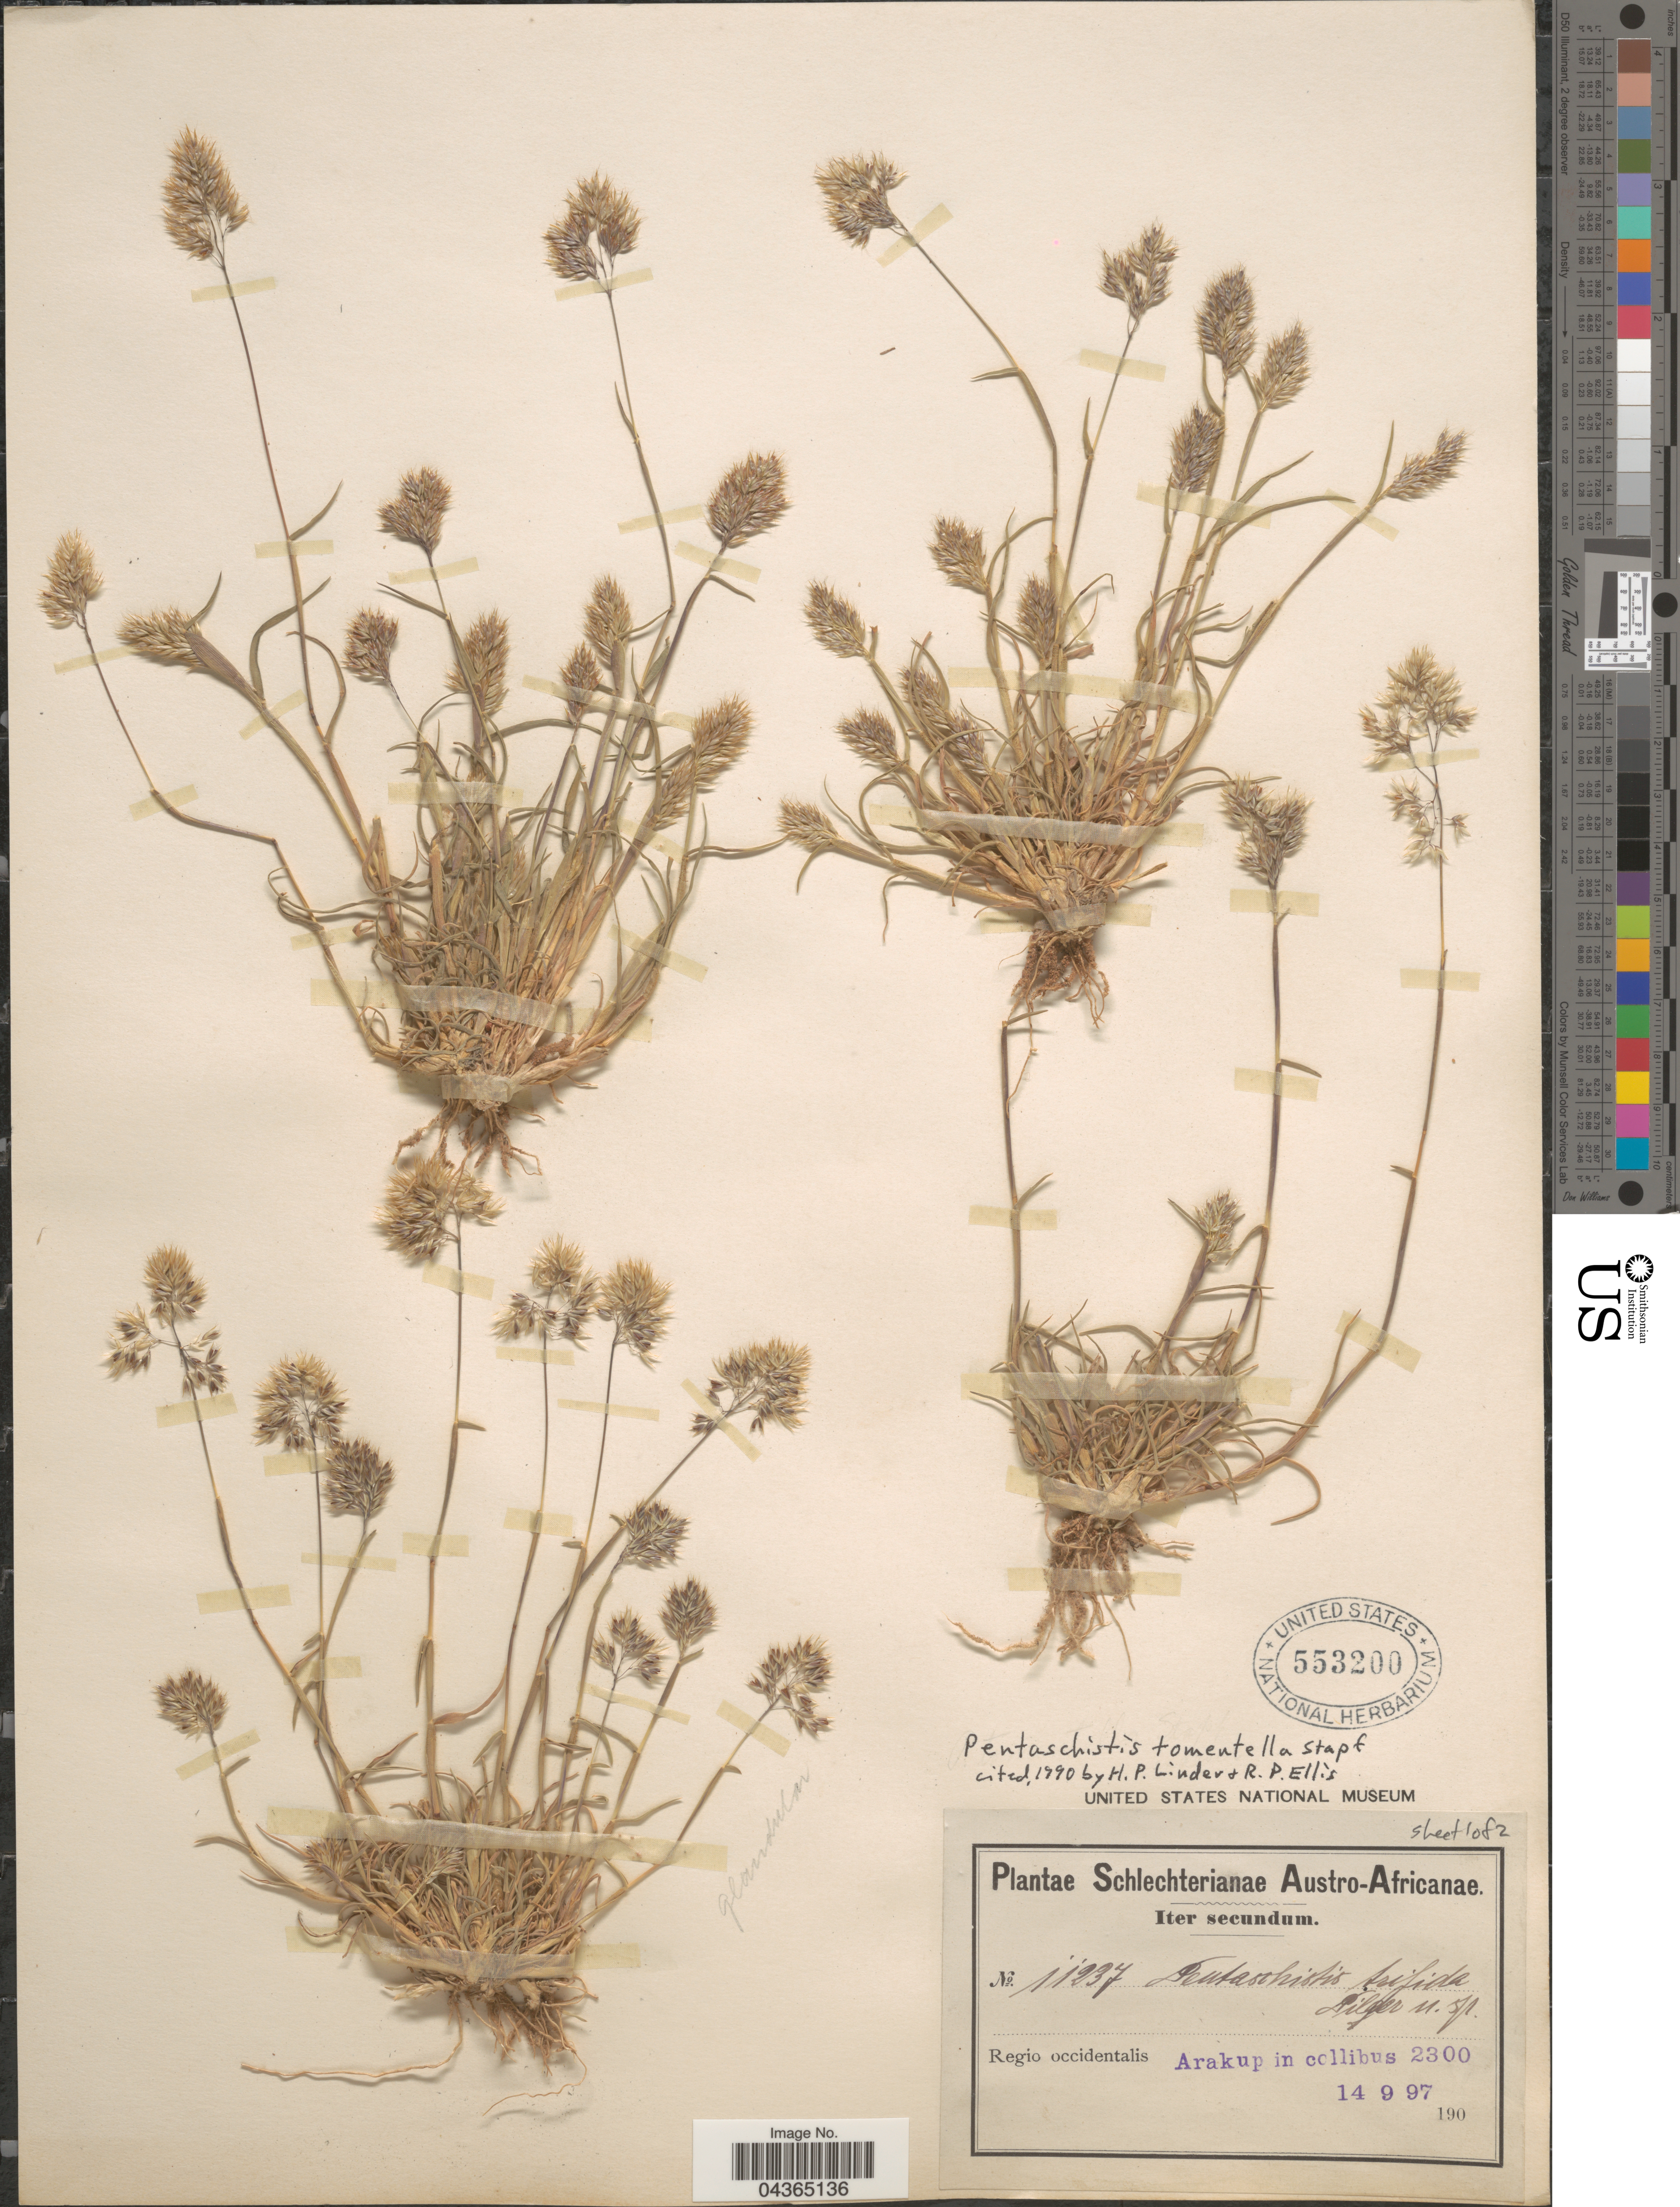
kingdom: Plantae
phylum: Tracheophyta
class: Liliopsida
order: Poales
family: Poaceae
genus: Pentameris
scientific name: Pentameris tomentella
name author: (Stapf) Galley & H.P. Linder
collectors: Schlechter, --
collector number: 11237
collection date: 1997-09-14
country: South Africa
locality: Austro-Africanae. Regio occidentalis Arakup in collibus.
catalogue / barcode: US 553200